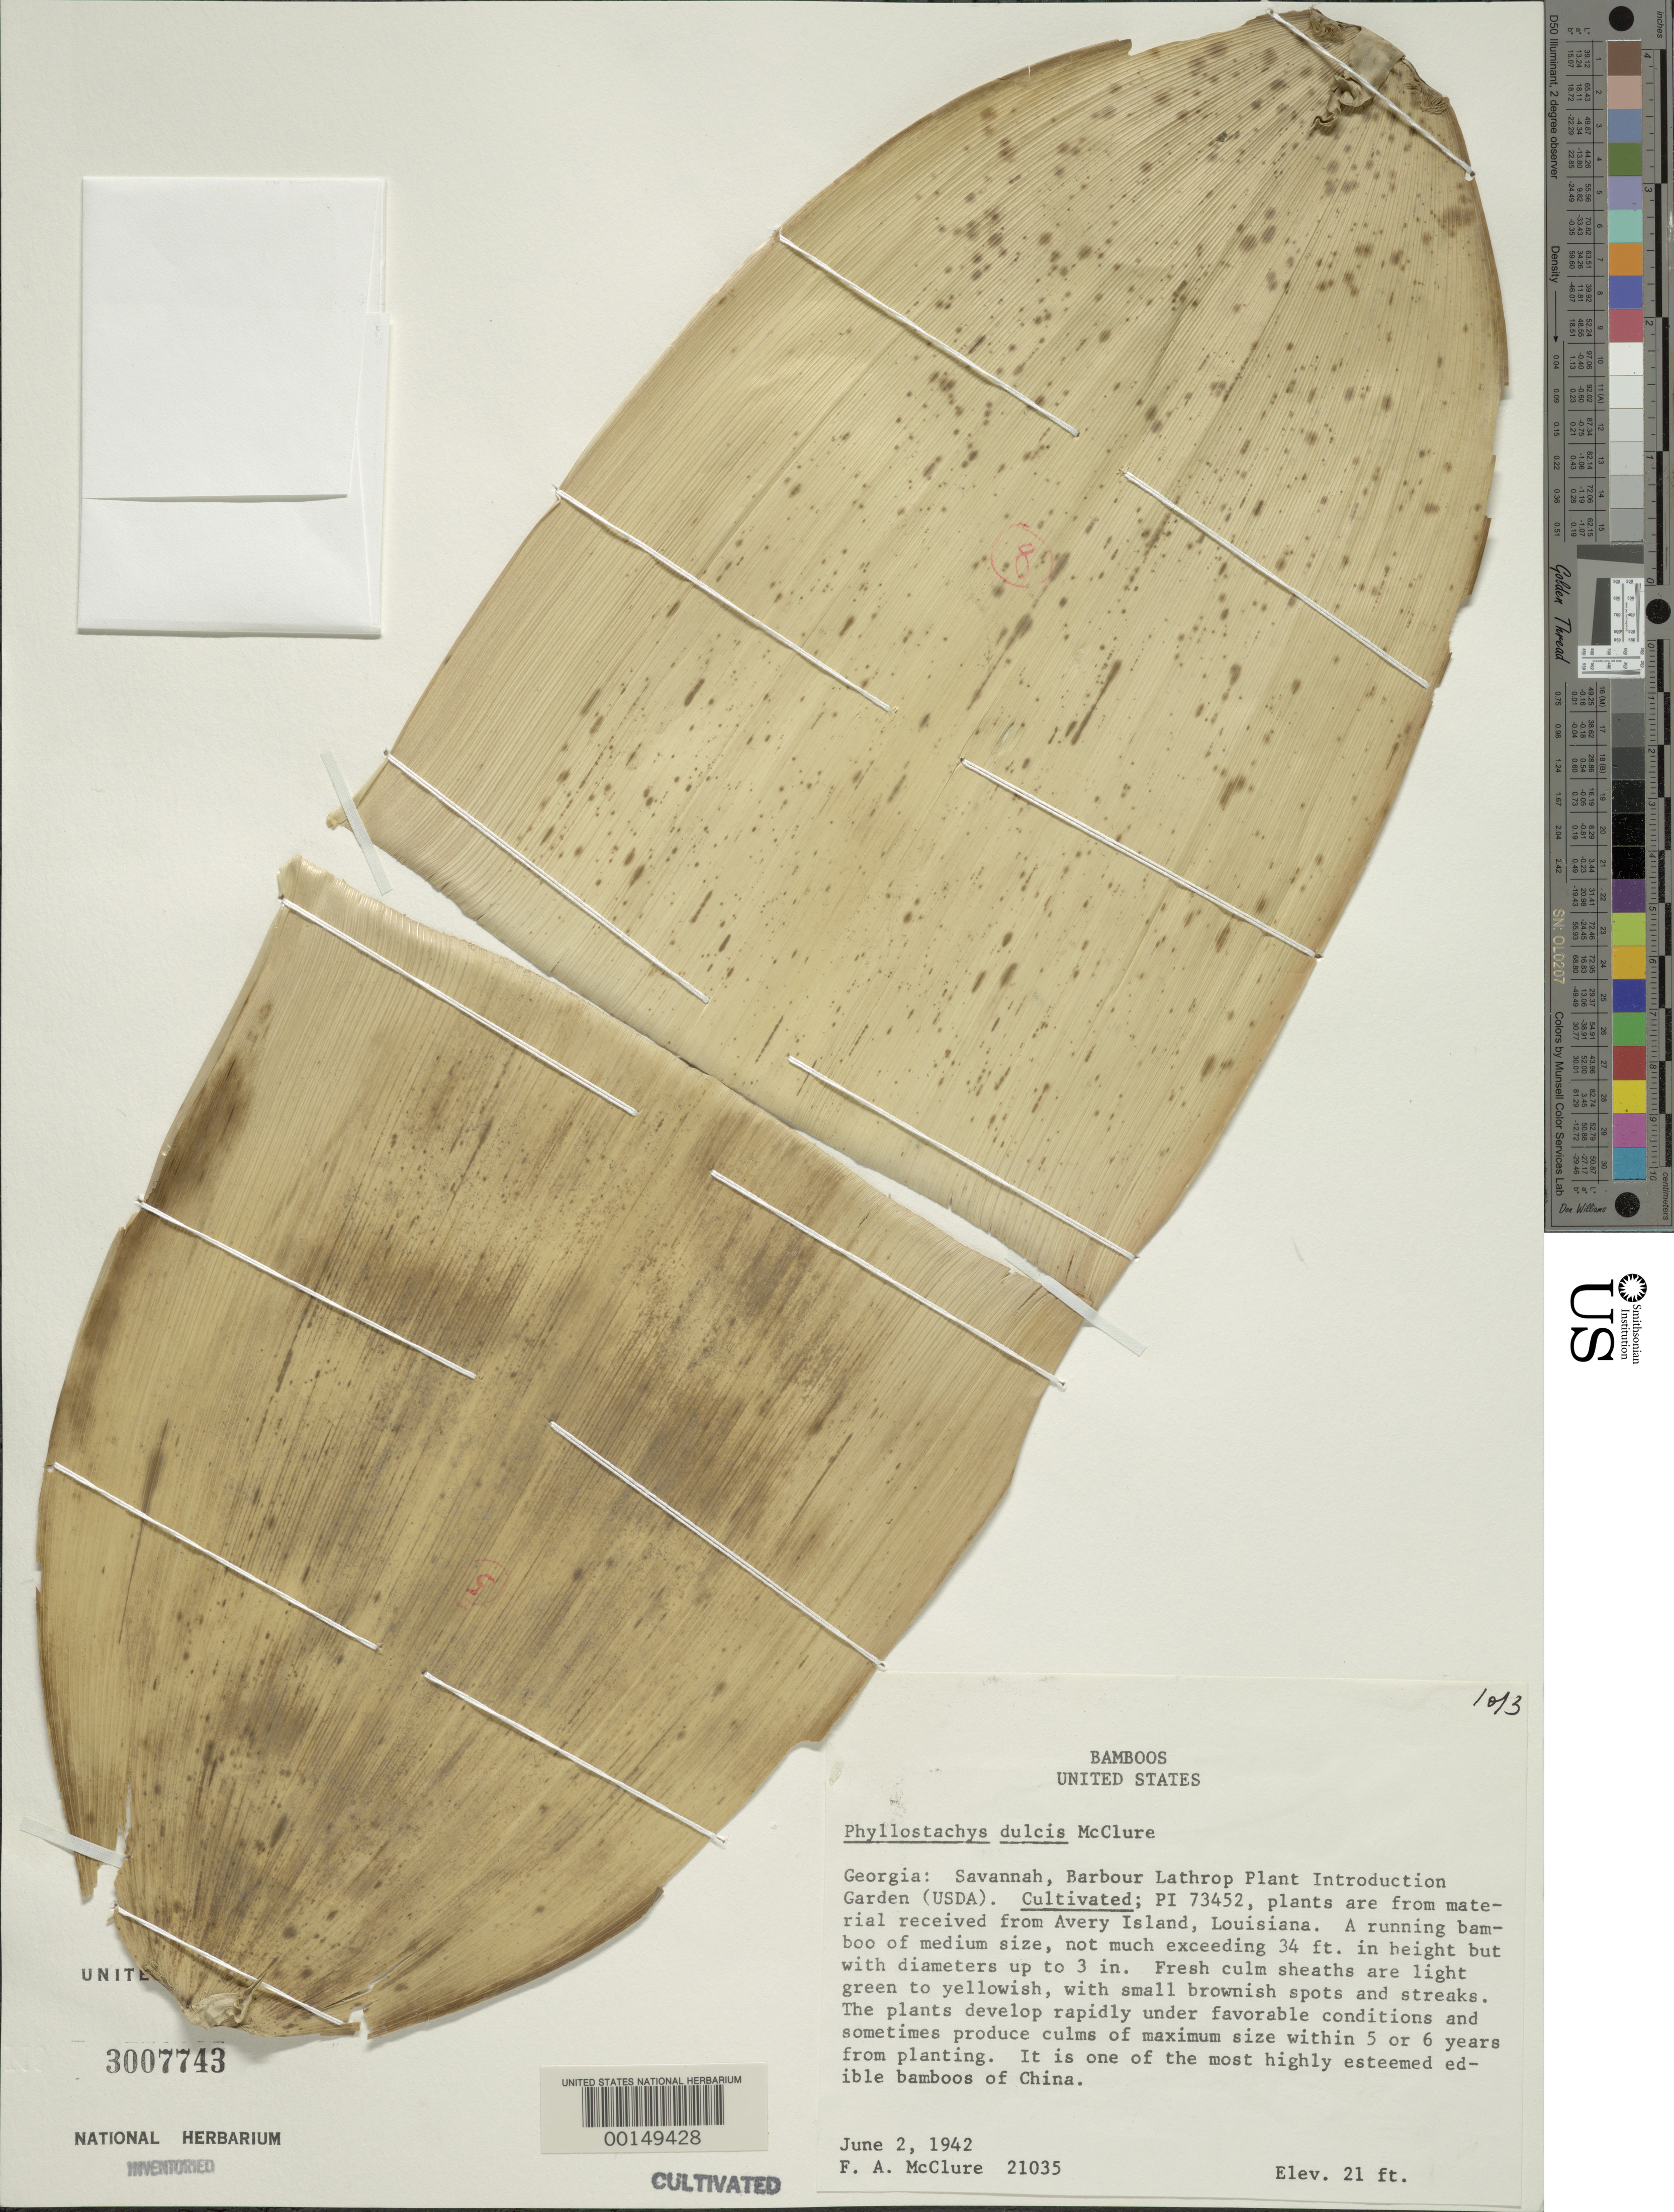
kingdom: Plantae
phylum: Tracheophyta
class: Liliopsida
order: Poales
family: Poaceae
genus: Phyllostachys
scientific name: Phyllostachys dulcis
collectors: F. A. McClure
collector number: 21035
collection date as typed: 02 Jun 1942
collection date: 1942-06-02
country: United States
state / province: Georgia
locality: Savannah, barbour lathrop p.i. garden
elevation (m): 6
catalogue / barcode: US 3007743